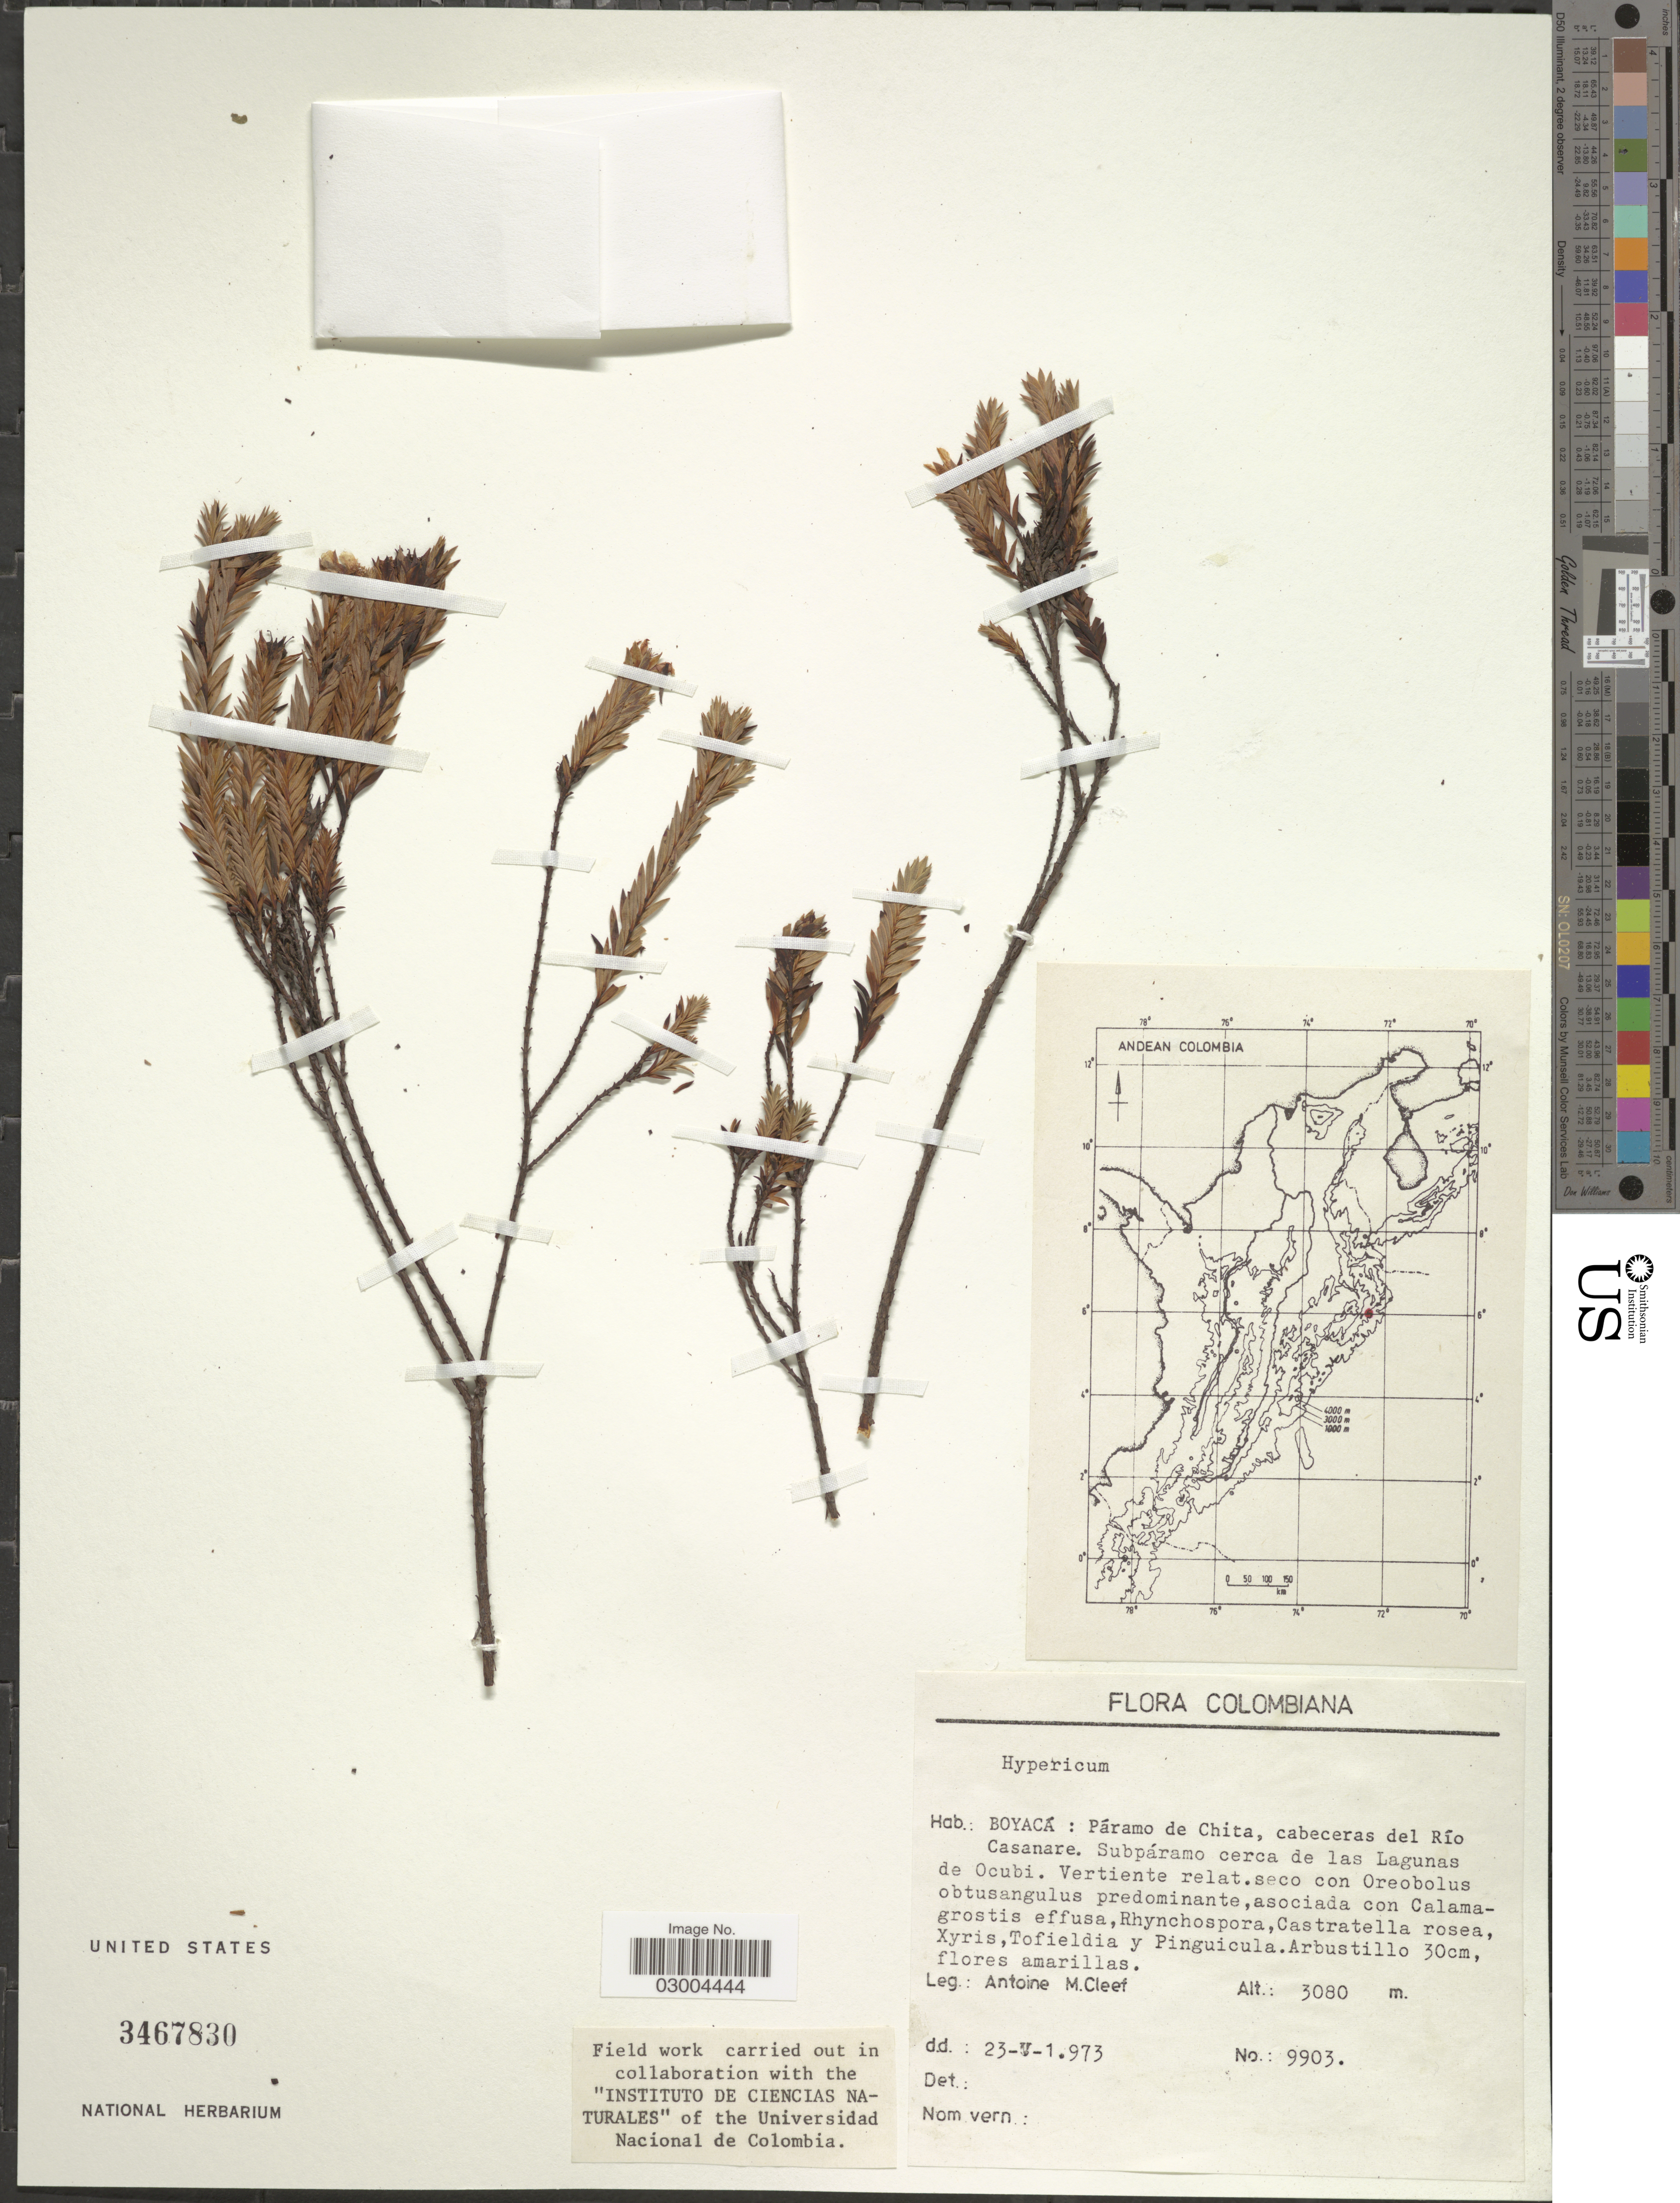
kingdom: Plantae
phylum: Tracheophyta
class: Magnoliopsida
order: Malpighiales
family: Hypericaceae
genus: Hypericum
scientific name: Hypericum sp.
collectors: A. M. Cleef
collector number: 9903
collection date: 1973-05-23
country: Colombia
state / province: Boyacá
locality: Páramo de Chita, cabeceras del Río Casanare. Subpáramo cerca de las Lagunas de Ocubi.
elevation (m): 3080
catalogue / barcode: US 3467830